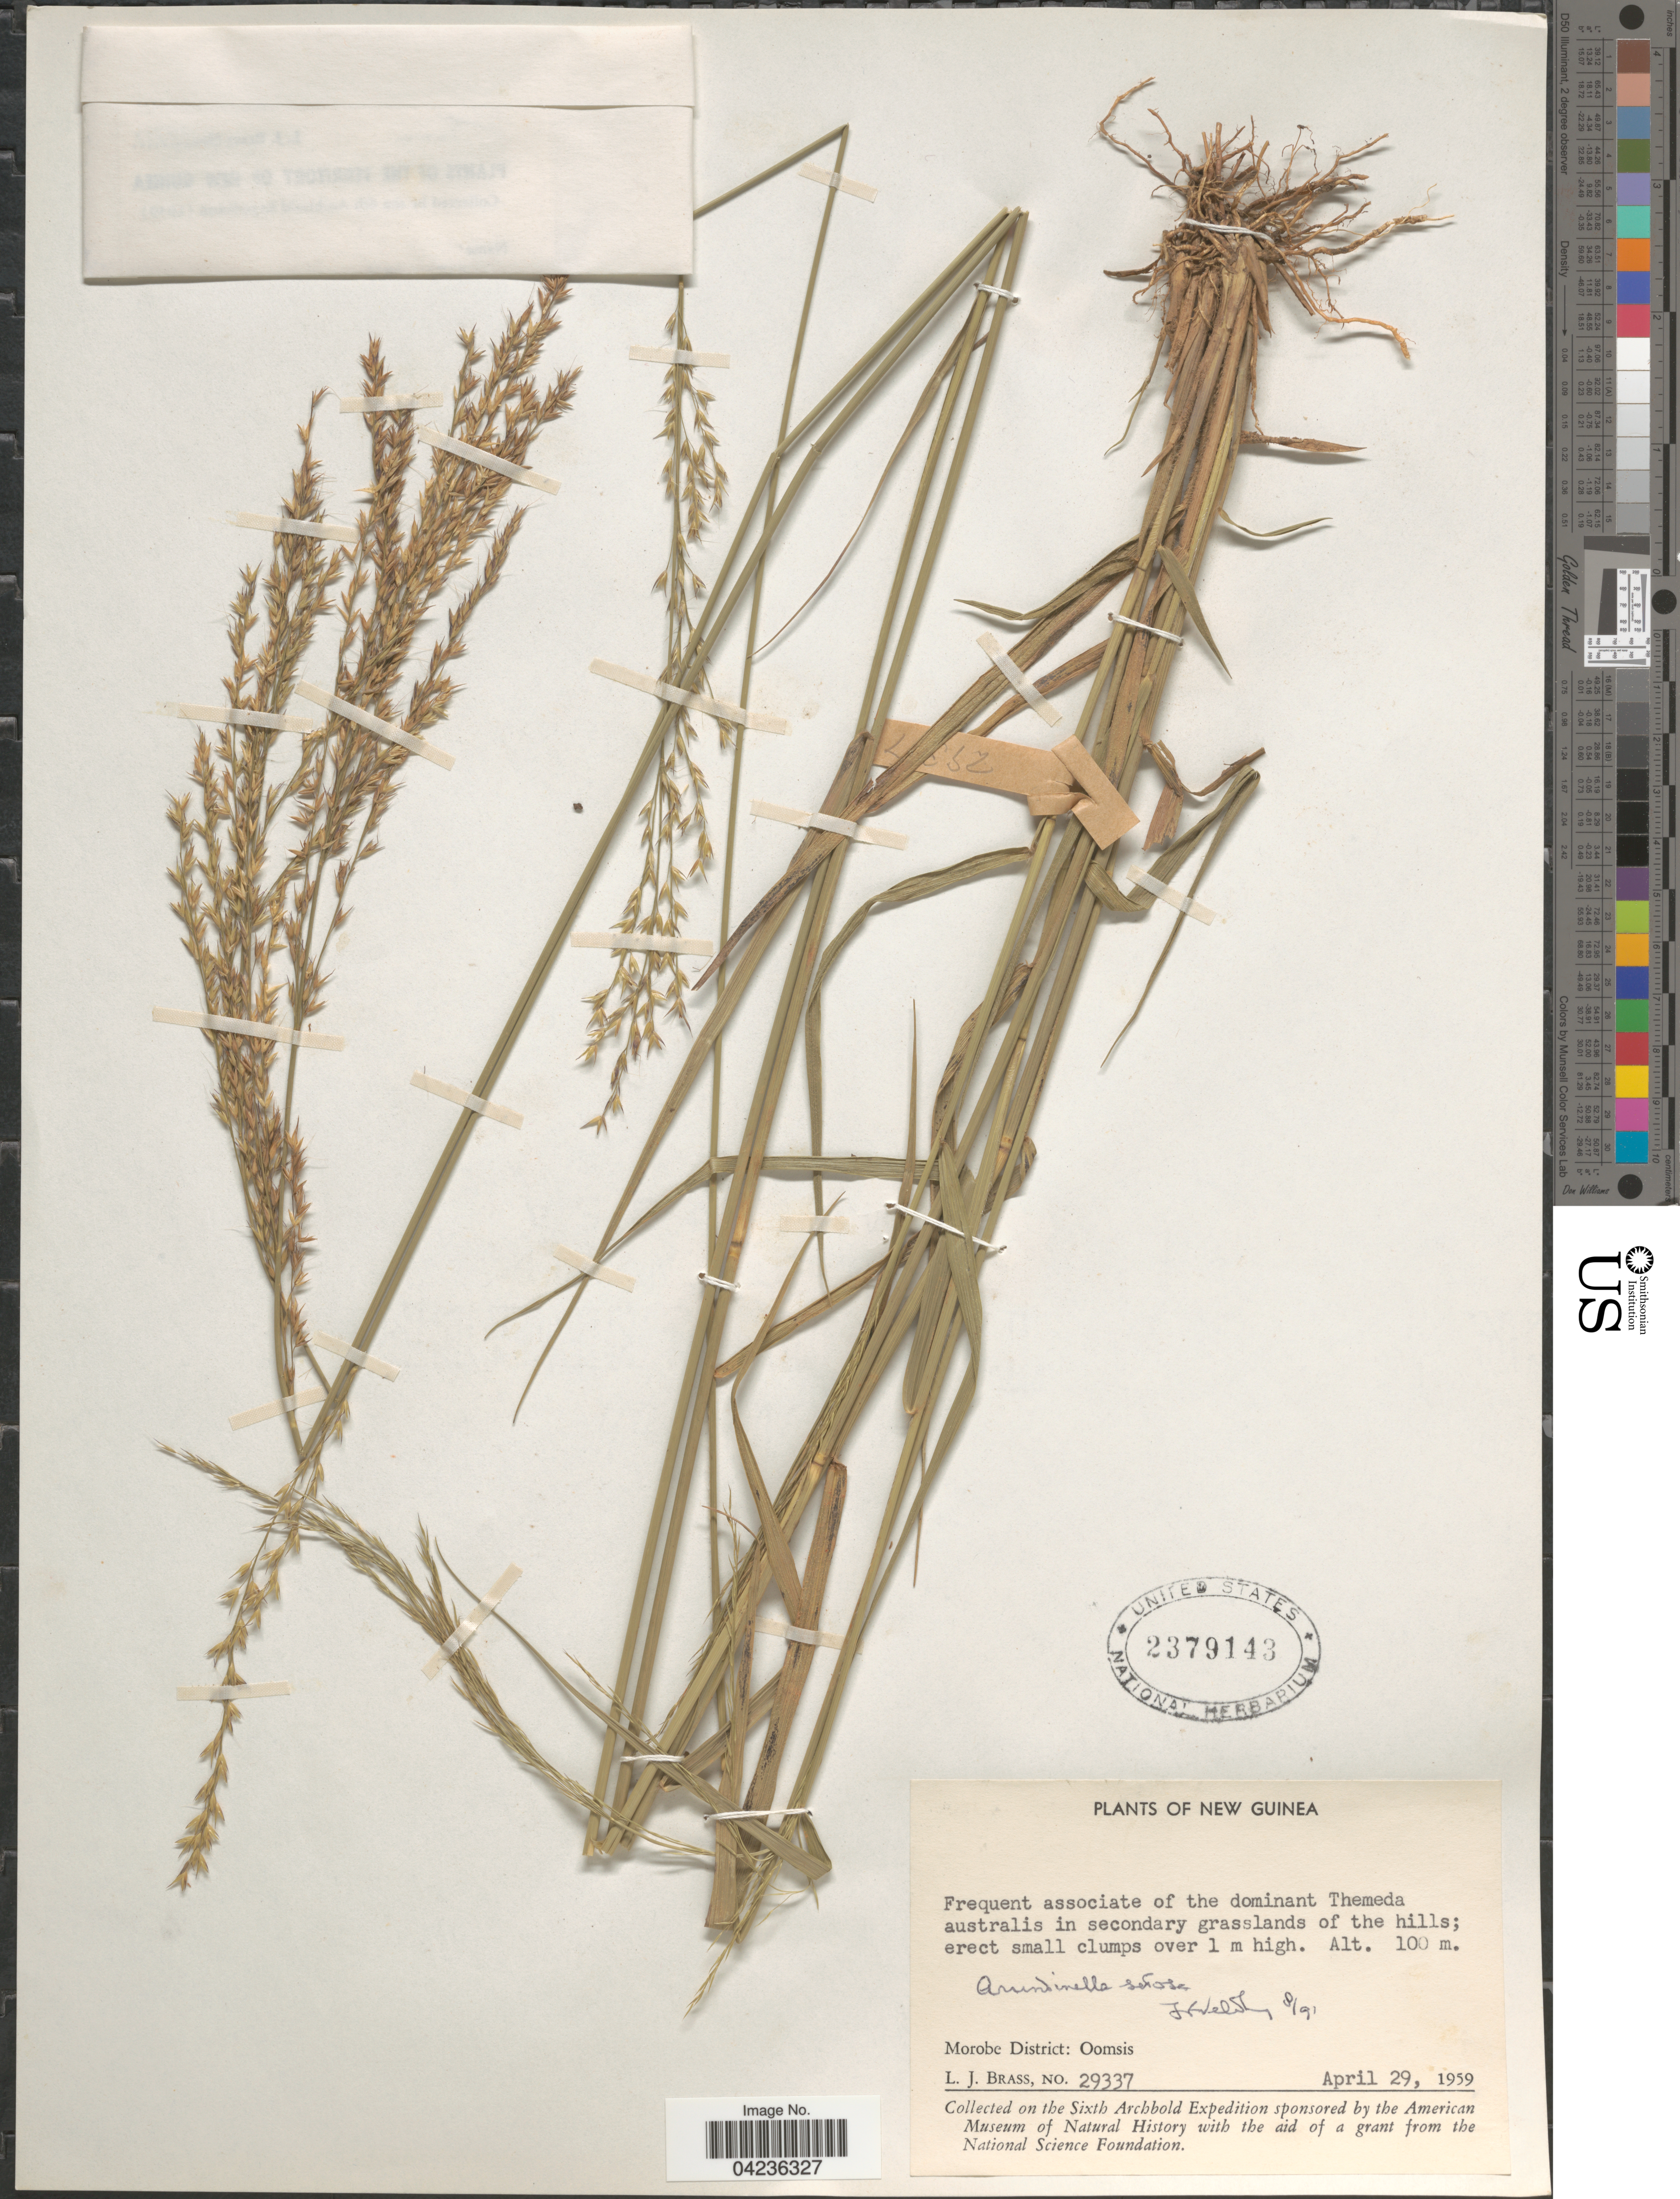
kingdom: Plantae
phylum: Tracheophyta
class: Liliopsida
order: Poales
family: Poaceae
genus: Arundinella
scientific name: Arundinella setosa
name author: Trin.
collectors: L. J. Brass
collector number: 29337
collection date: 1959-04-29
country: Papua New Guinea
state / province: Morobe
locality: New Guinea. In secondary grasslands of the hills; Morobe District: Oomsis. Sixth Archbold Expedition.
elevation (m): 100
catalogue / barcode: US 2379143